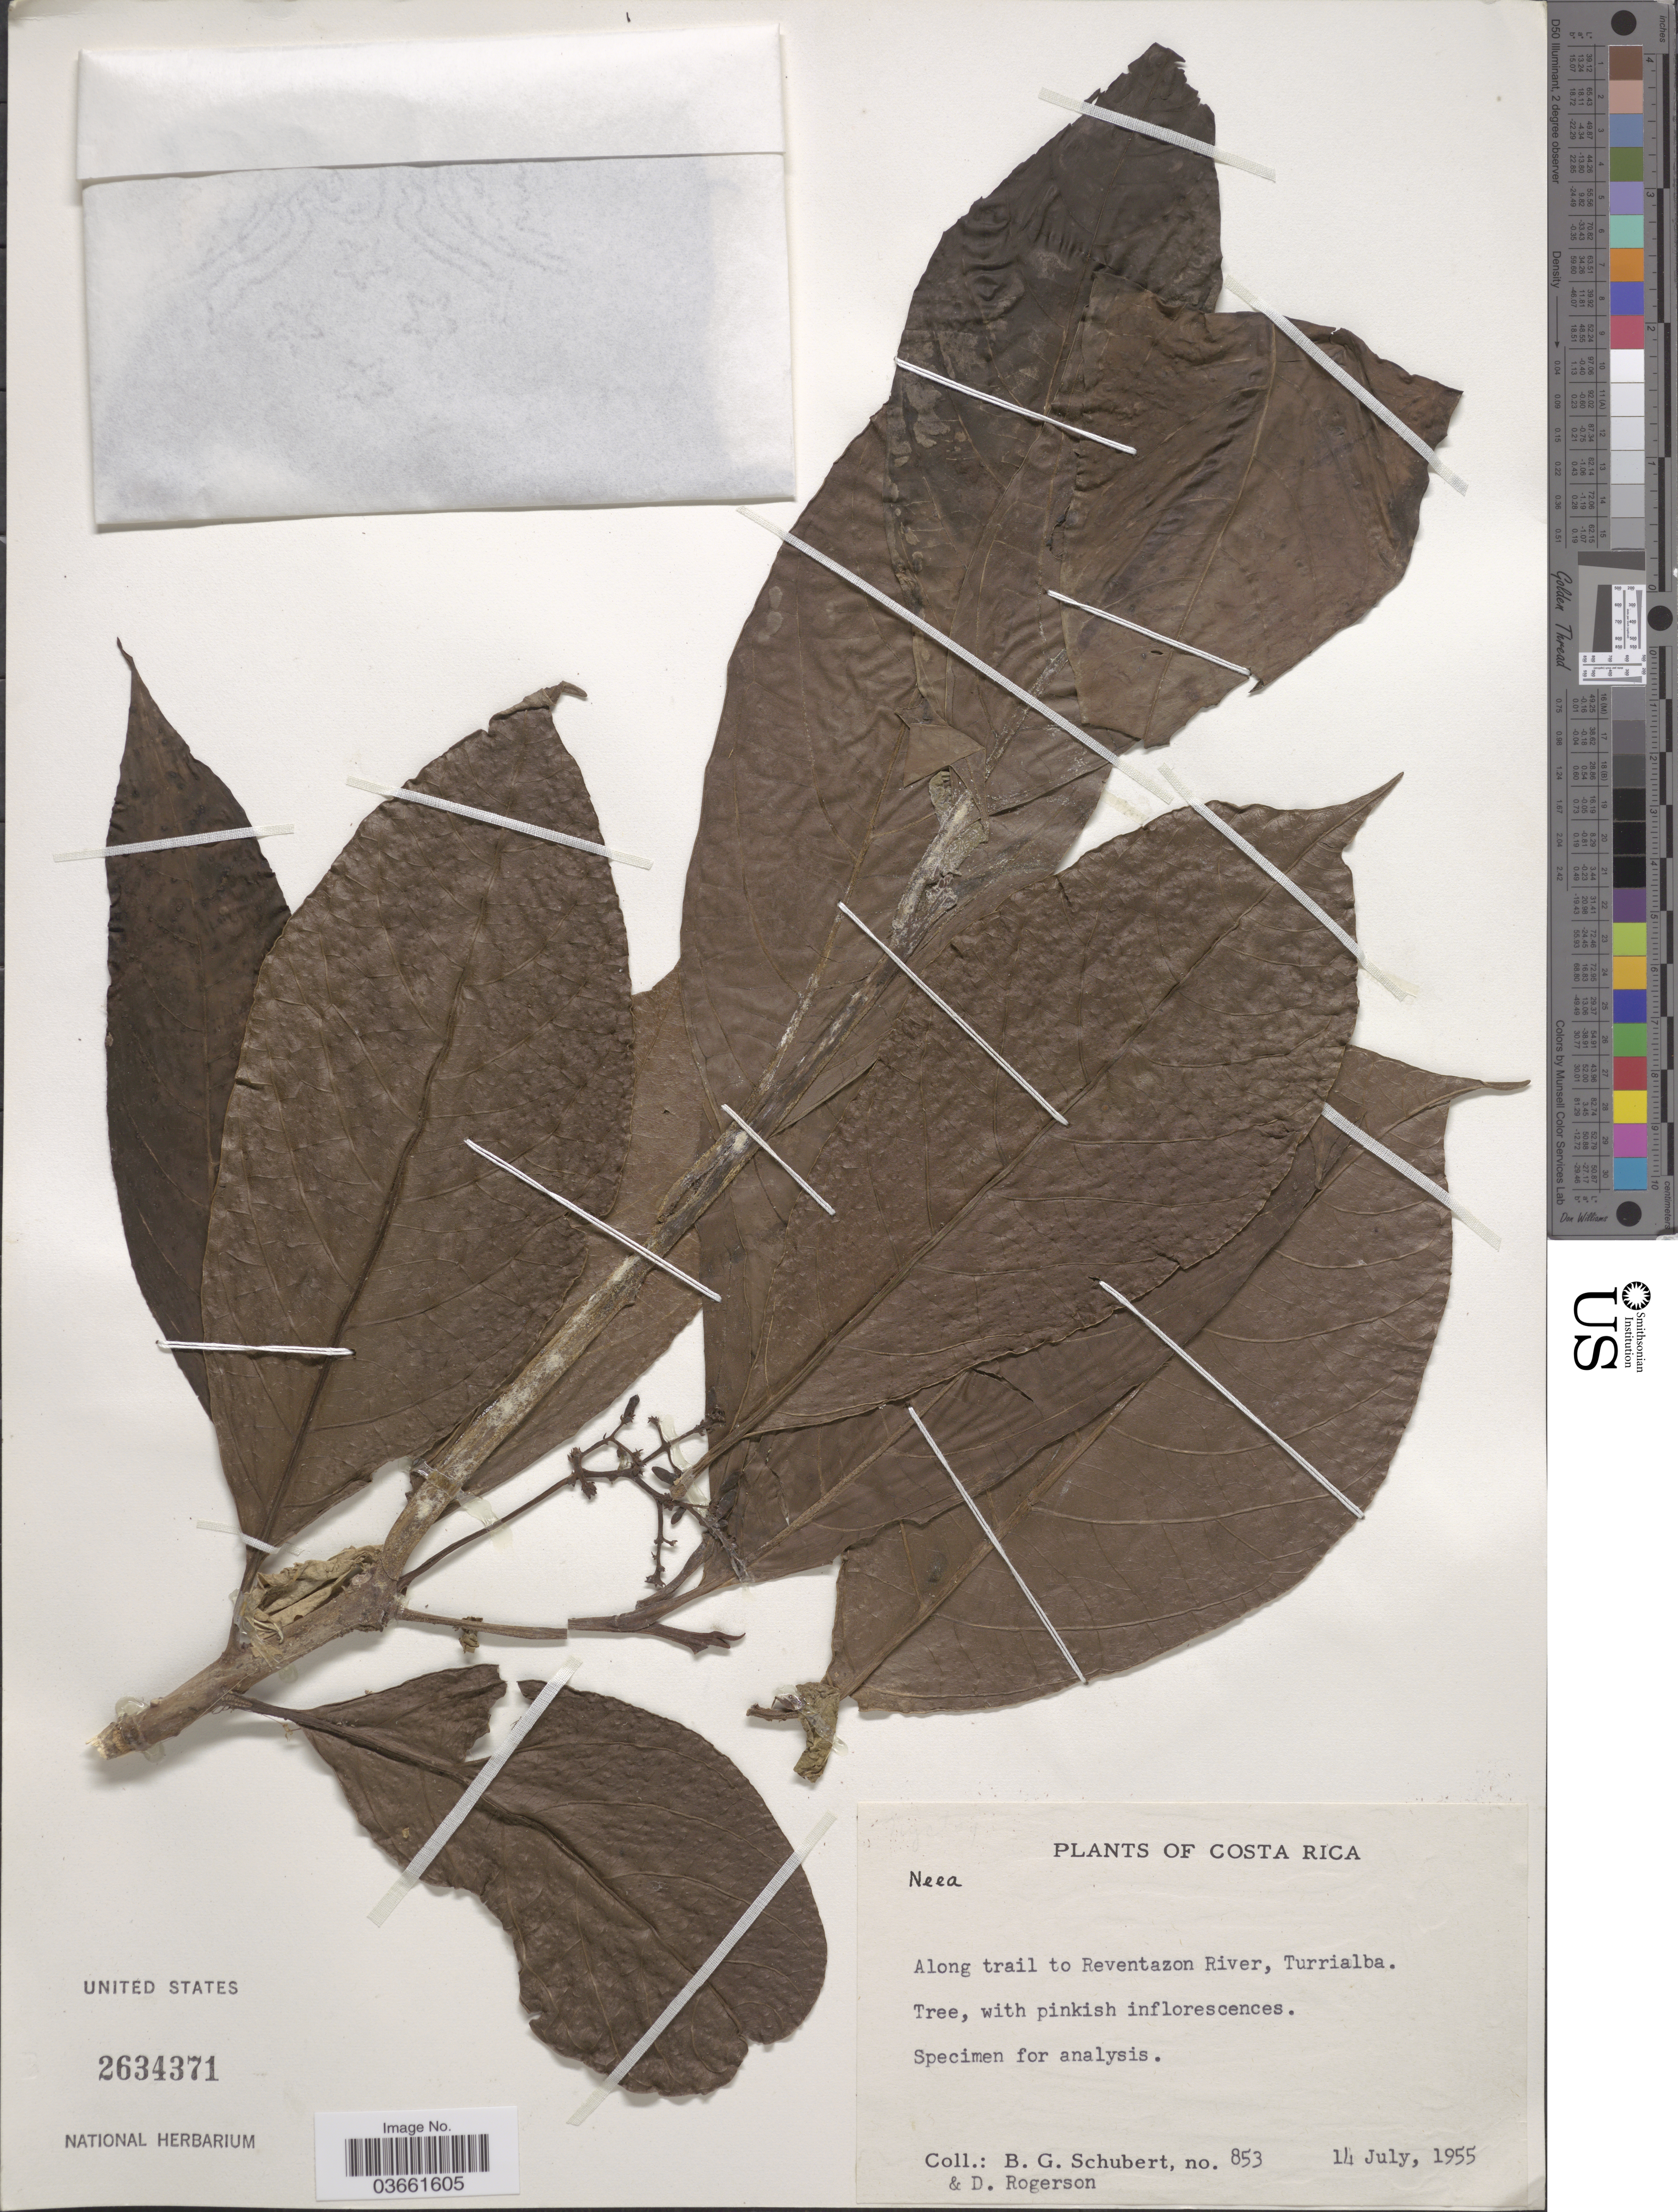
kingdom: Plantae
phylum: Tracheophyta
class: Magnoliopsida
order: Caryophyllales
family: Nyctaginaceae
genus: Neea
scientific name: Neea sp.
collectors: B. Schubert & D. Rogerson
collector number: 853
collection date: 1955-07-14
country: Costa Rica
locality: Along trail to Reventazon River, Turrialba.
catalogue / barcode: US 2634371